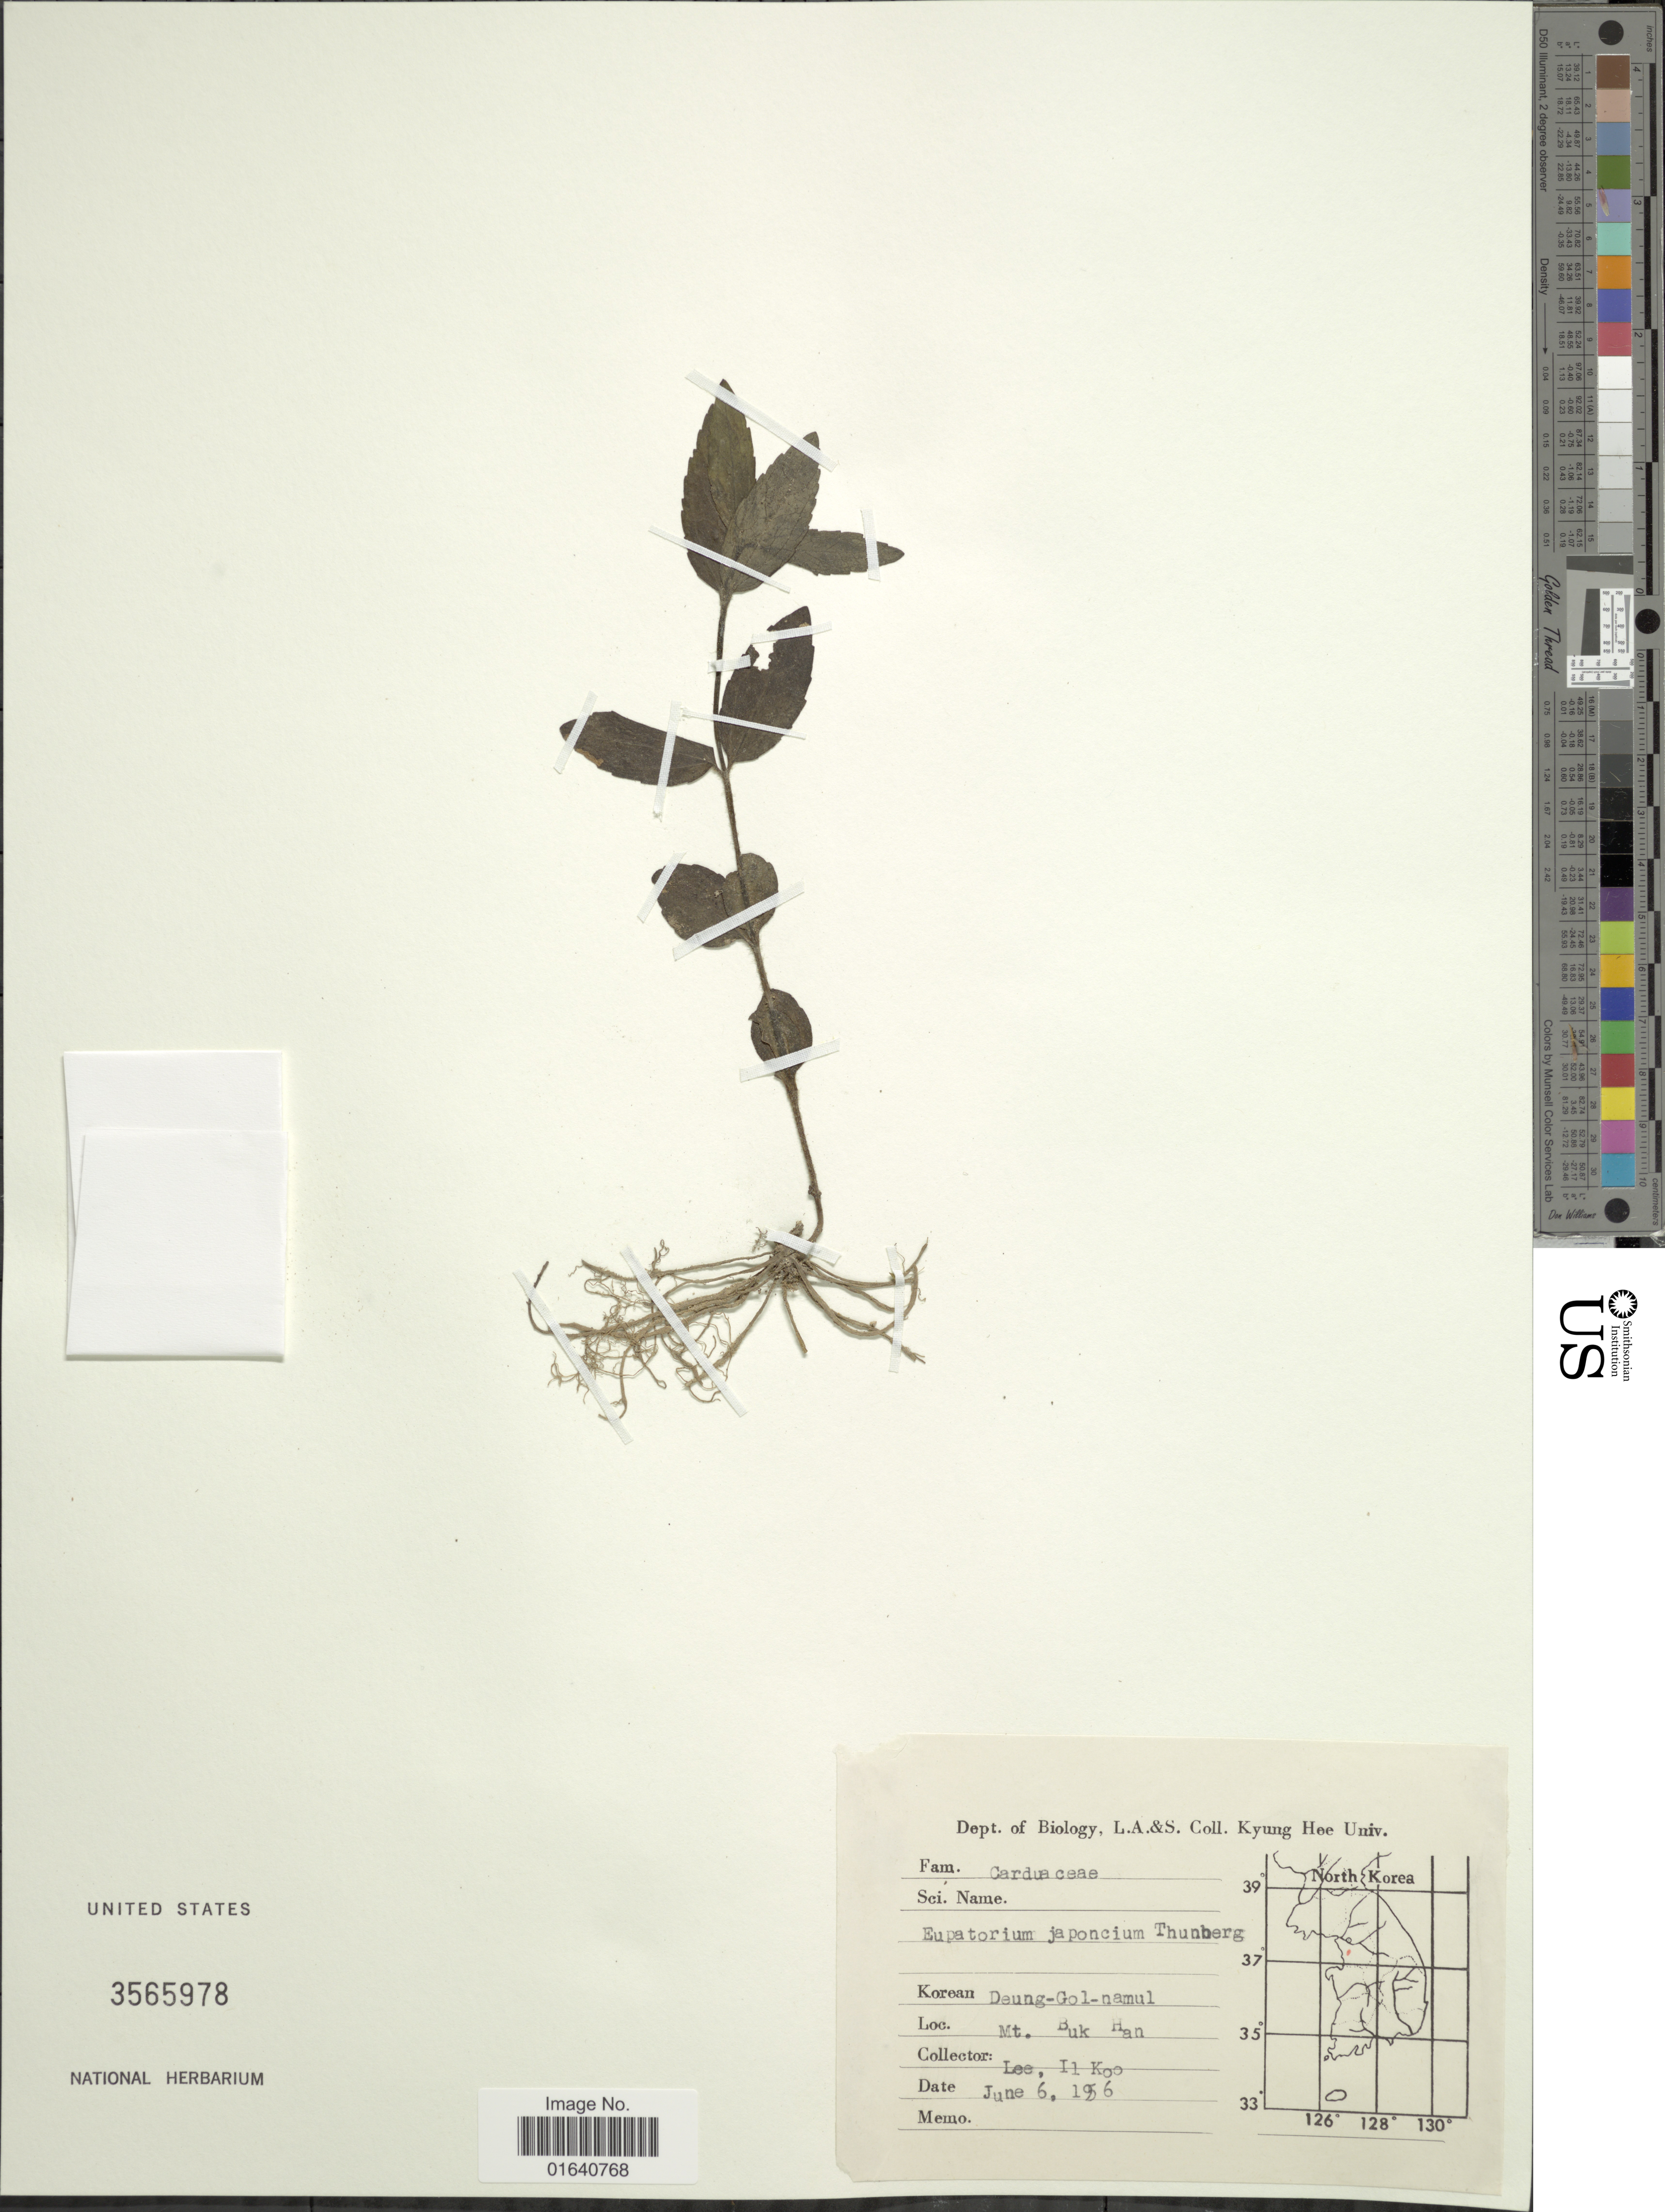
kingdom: Plantae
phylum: Tracheophyta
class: Magnoliopsida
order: Asterales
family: Asteraceae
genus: Eupatorium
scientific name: Eupatorium japonicum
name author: Thunb.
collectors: Il-Ko Lee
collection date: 1956-06-06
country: North Korea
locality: Korean Deun-Gol-namul, Mt Buk Han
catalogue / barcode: US 3565978